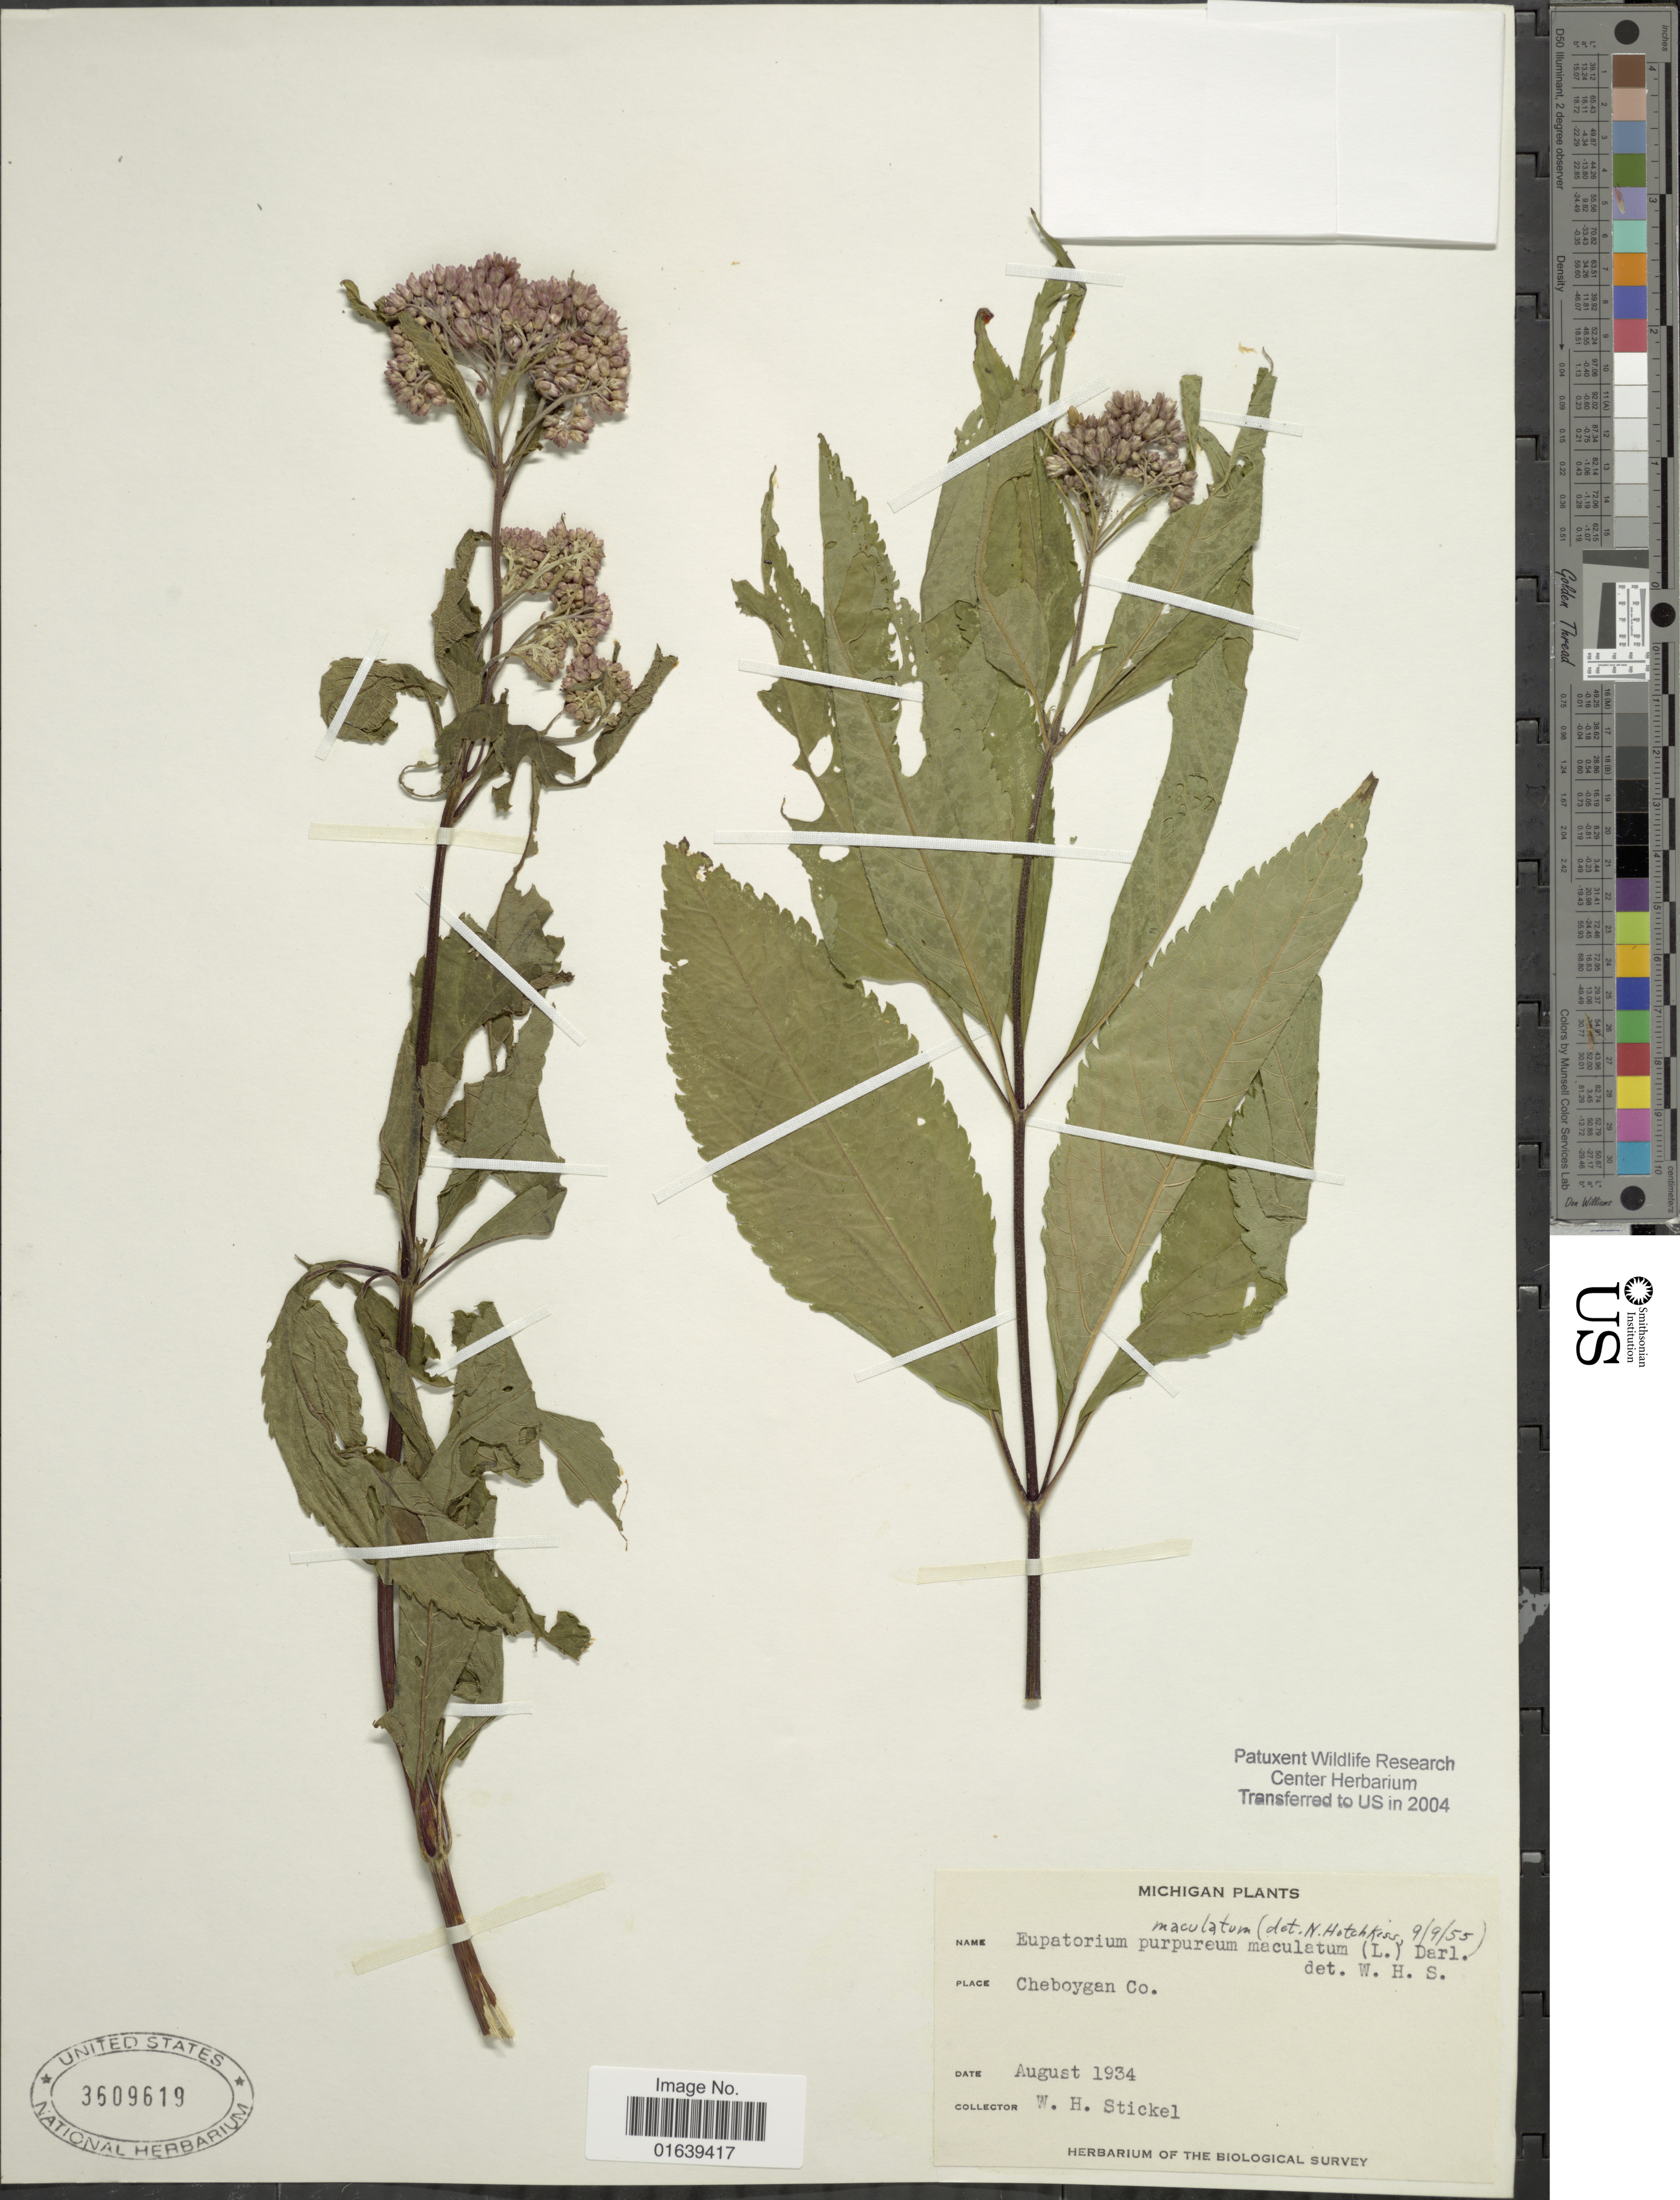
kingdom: Plantae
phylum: Tracheophyta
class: Magnoliopsida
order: Asterales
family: Asteraceae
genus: Eupatorium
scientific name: Eupatorium maculatum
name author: L.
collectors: W. Stickel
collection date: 1934-08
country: United States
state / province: Michigan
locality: Michigan. Cheboygan Co.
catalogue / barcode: US 3509619